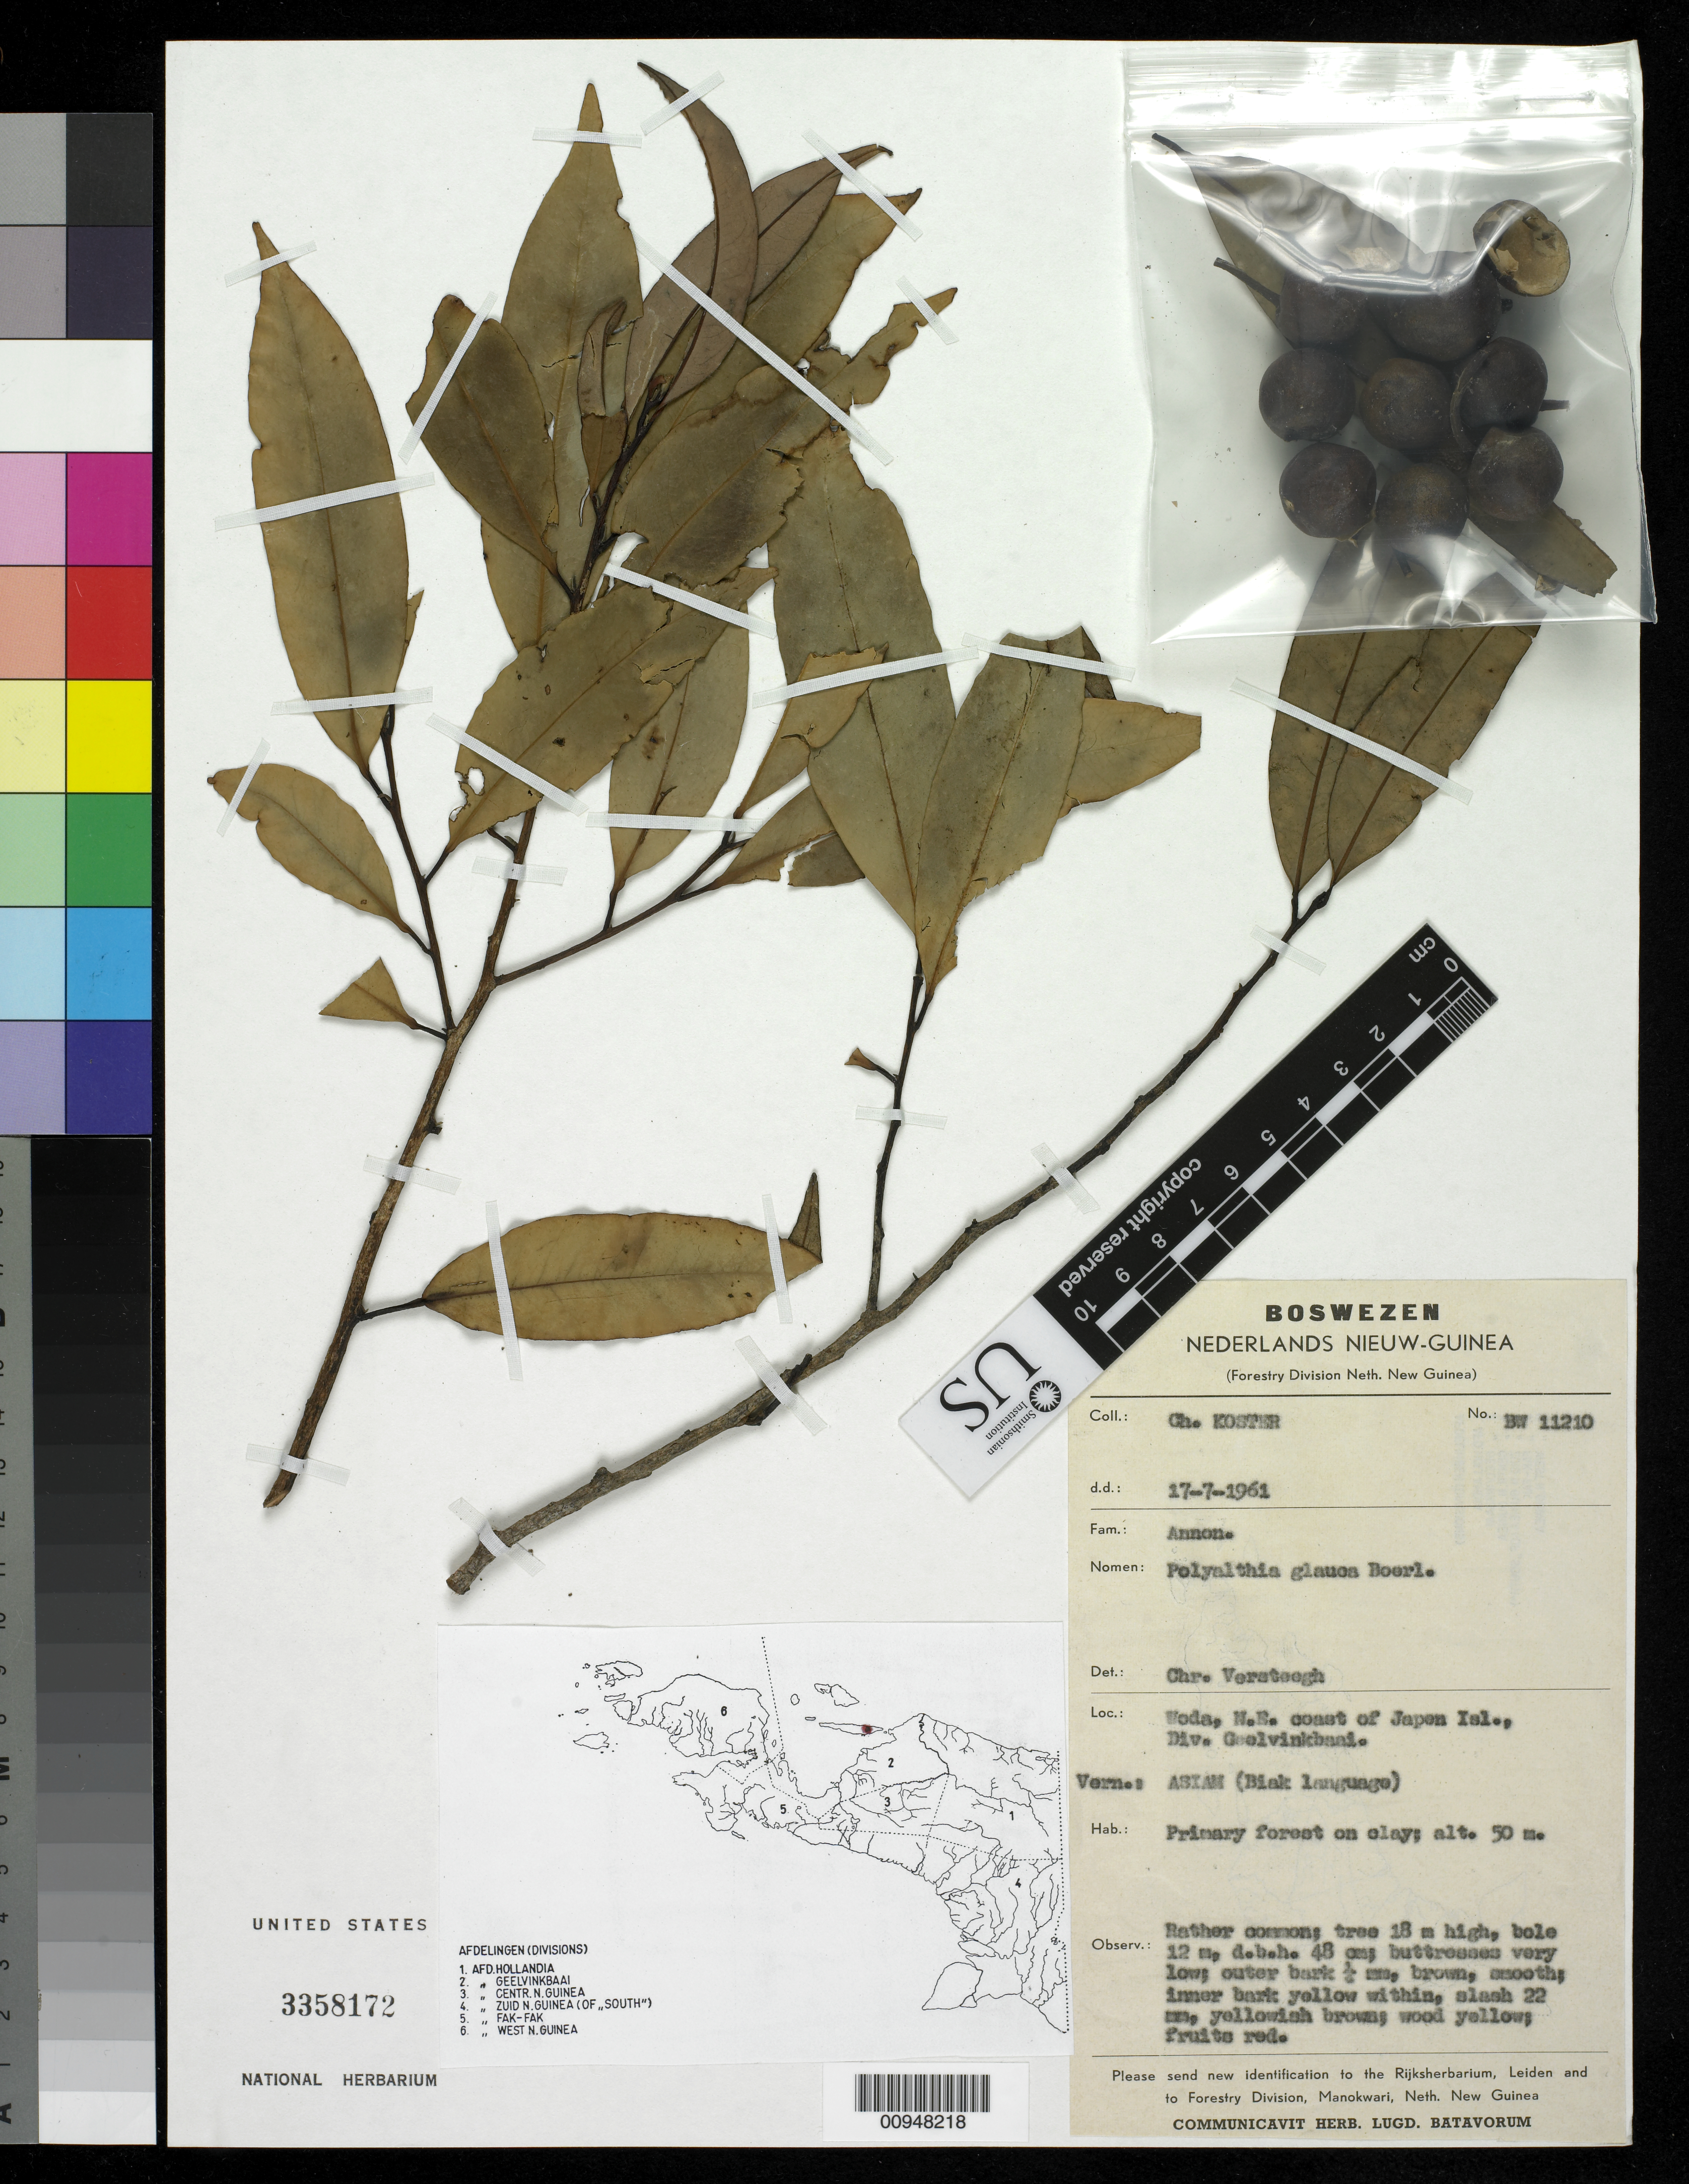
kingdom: Plantae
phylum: Tracheophyta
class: Magnoliopsida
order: Magnoliales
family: Annonaceae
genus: Maasia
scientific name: Maasia glauca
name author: (Hassk.) Mols et al.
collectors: C. Koster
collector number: BW 11210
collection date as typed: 17 Jul 1961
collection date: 1961-07-17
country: Indonesia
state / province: Papua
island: Japen I.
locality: Woda, NE coast of Japen Island, Geelvinkbaai Division. Irian Jaya.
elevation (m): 50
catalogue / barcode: US 3358172